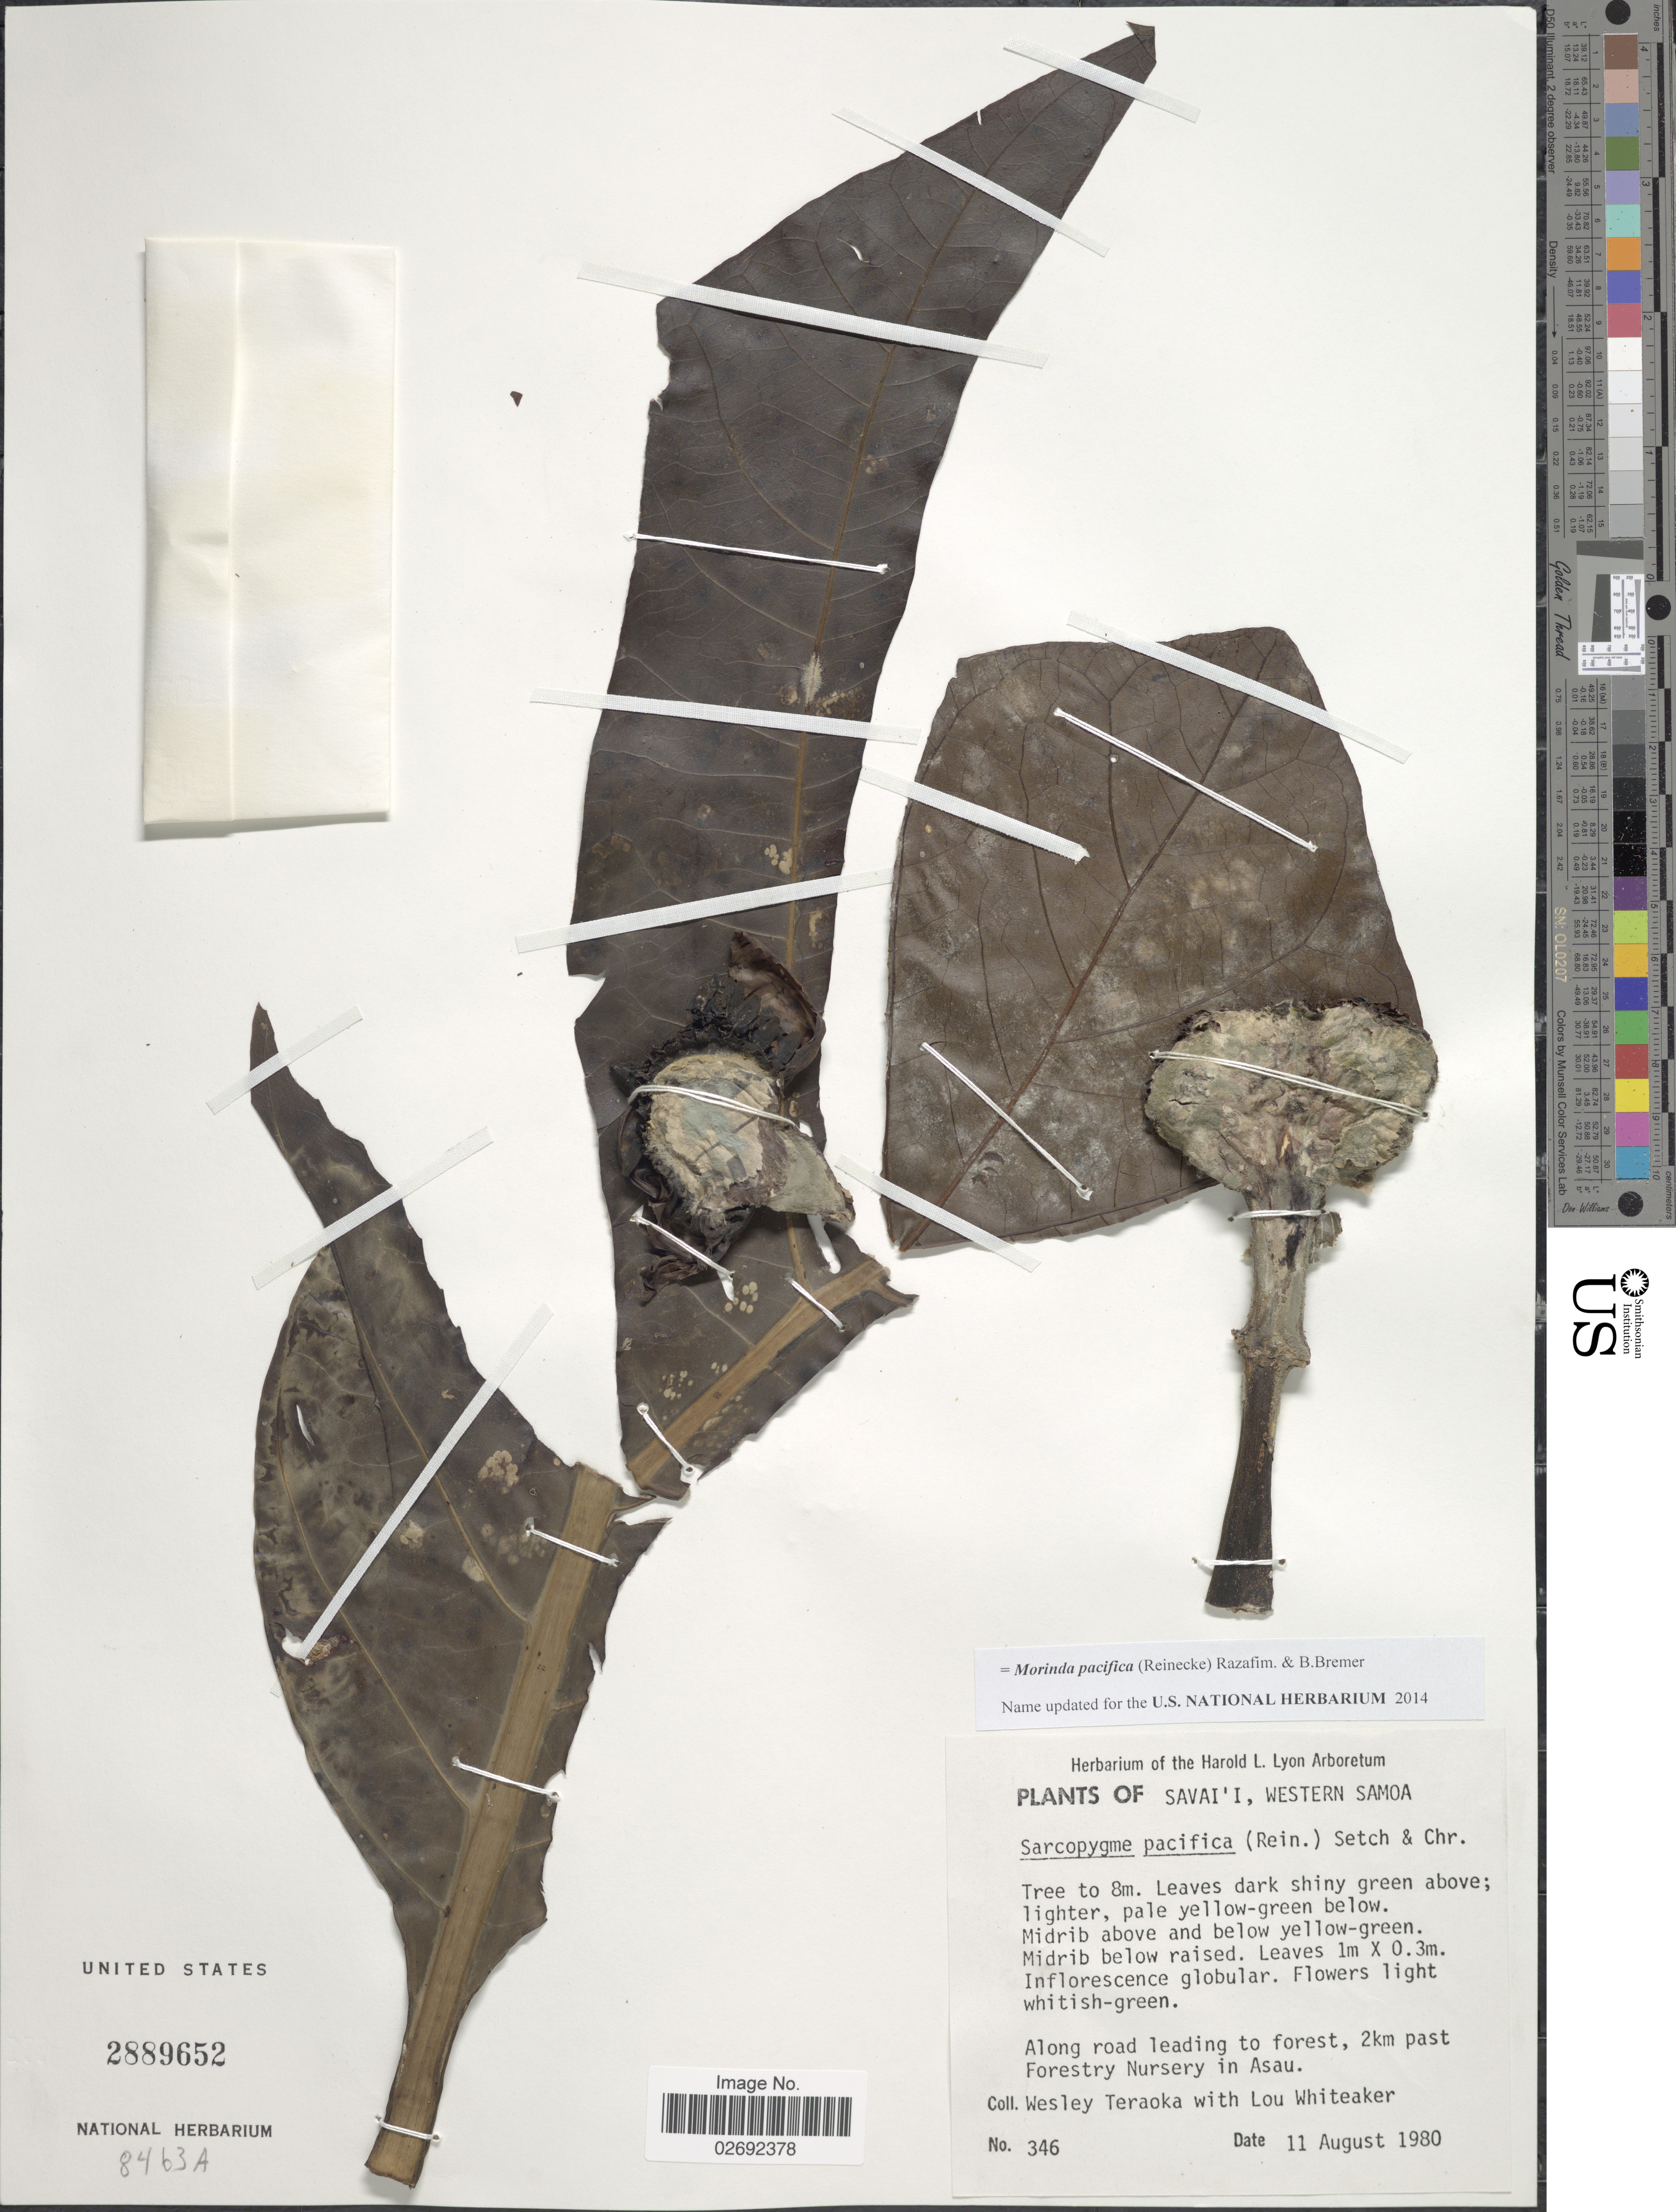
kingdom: Plantae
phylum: Tracheophyta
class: Magnoliopsida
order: Gentianales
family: Rubiaceae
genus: Morinda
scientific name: Morinda pacifica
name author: Razafim. & B. Bremer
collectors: W. Teraoka & L. Whiteaker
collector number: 346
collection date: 1980-08-11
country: Samoa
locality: Savai'i. Along road leading to forest, 2 km past Forestry Nursery in Asau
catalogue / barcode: US 2889652